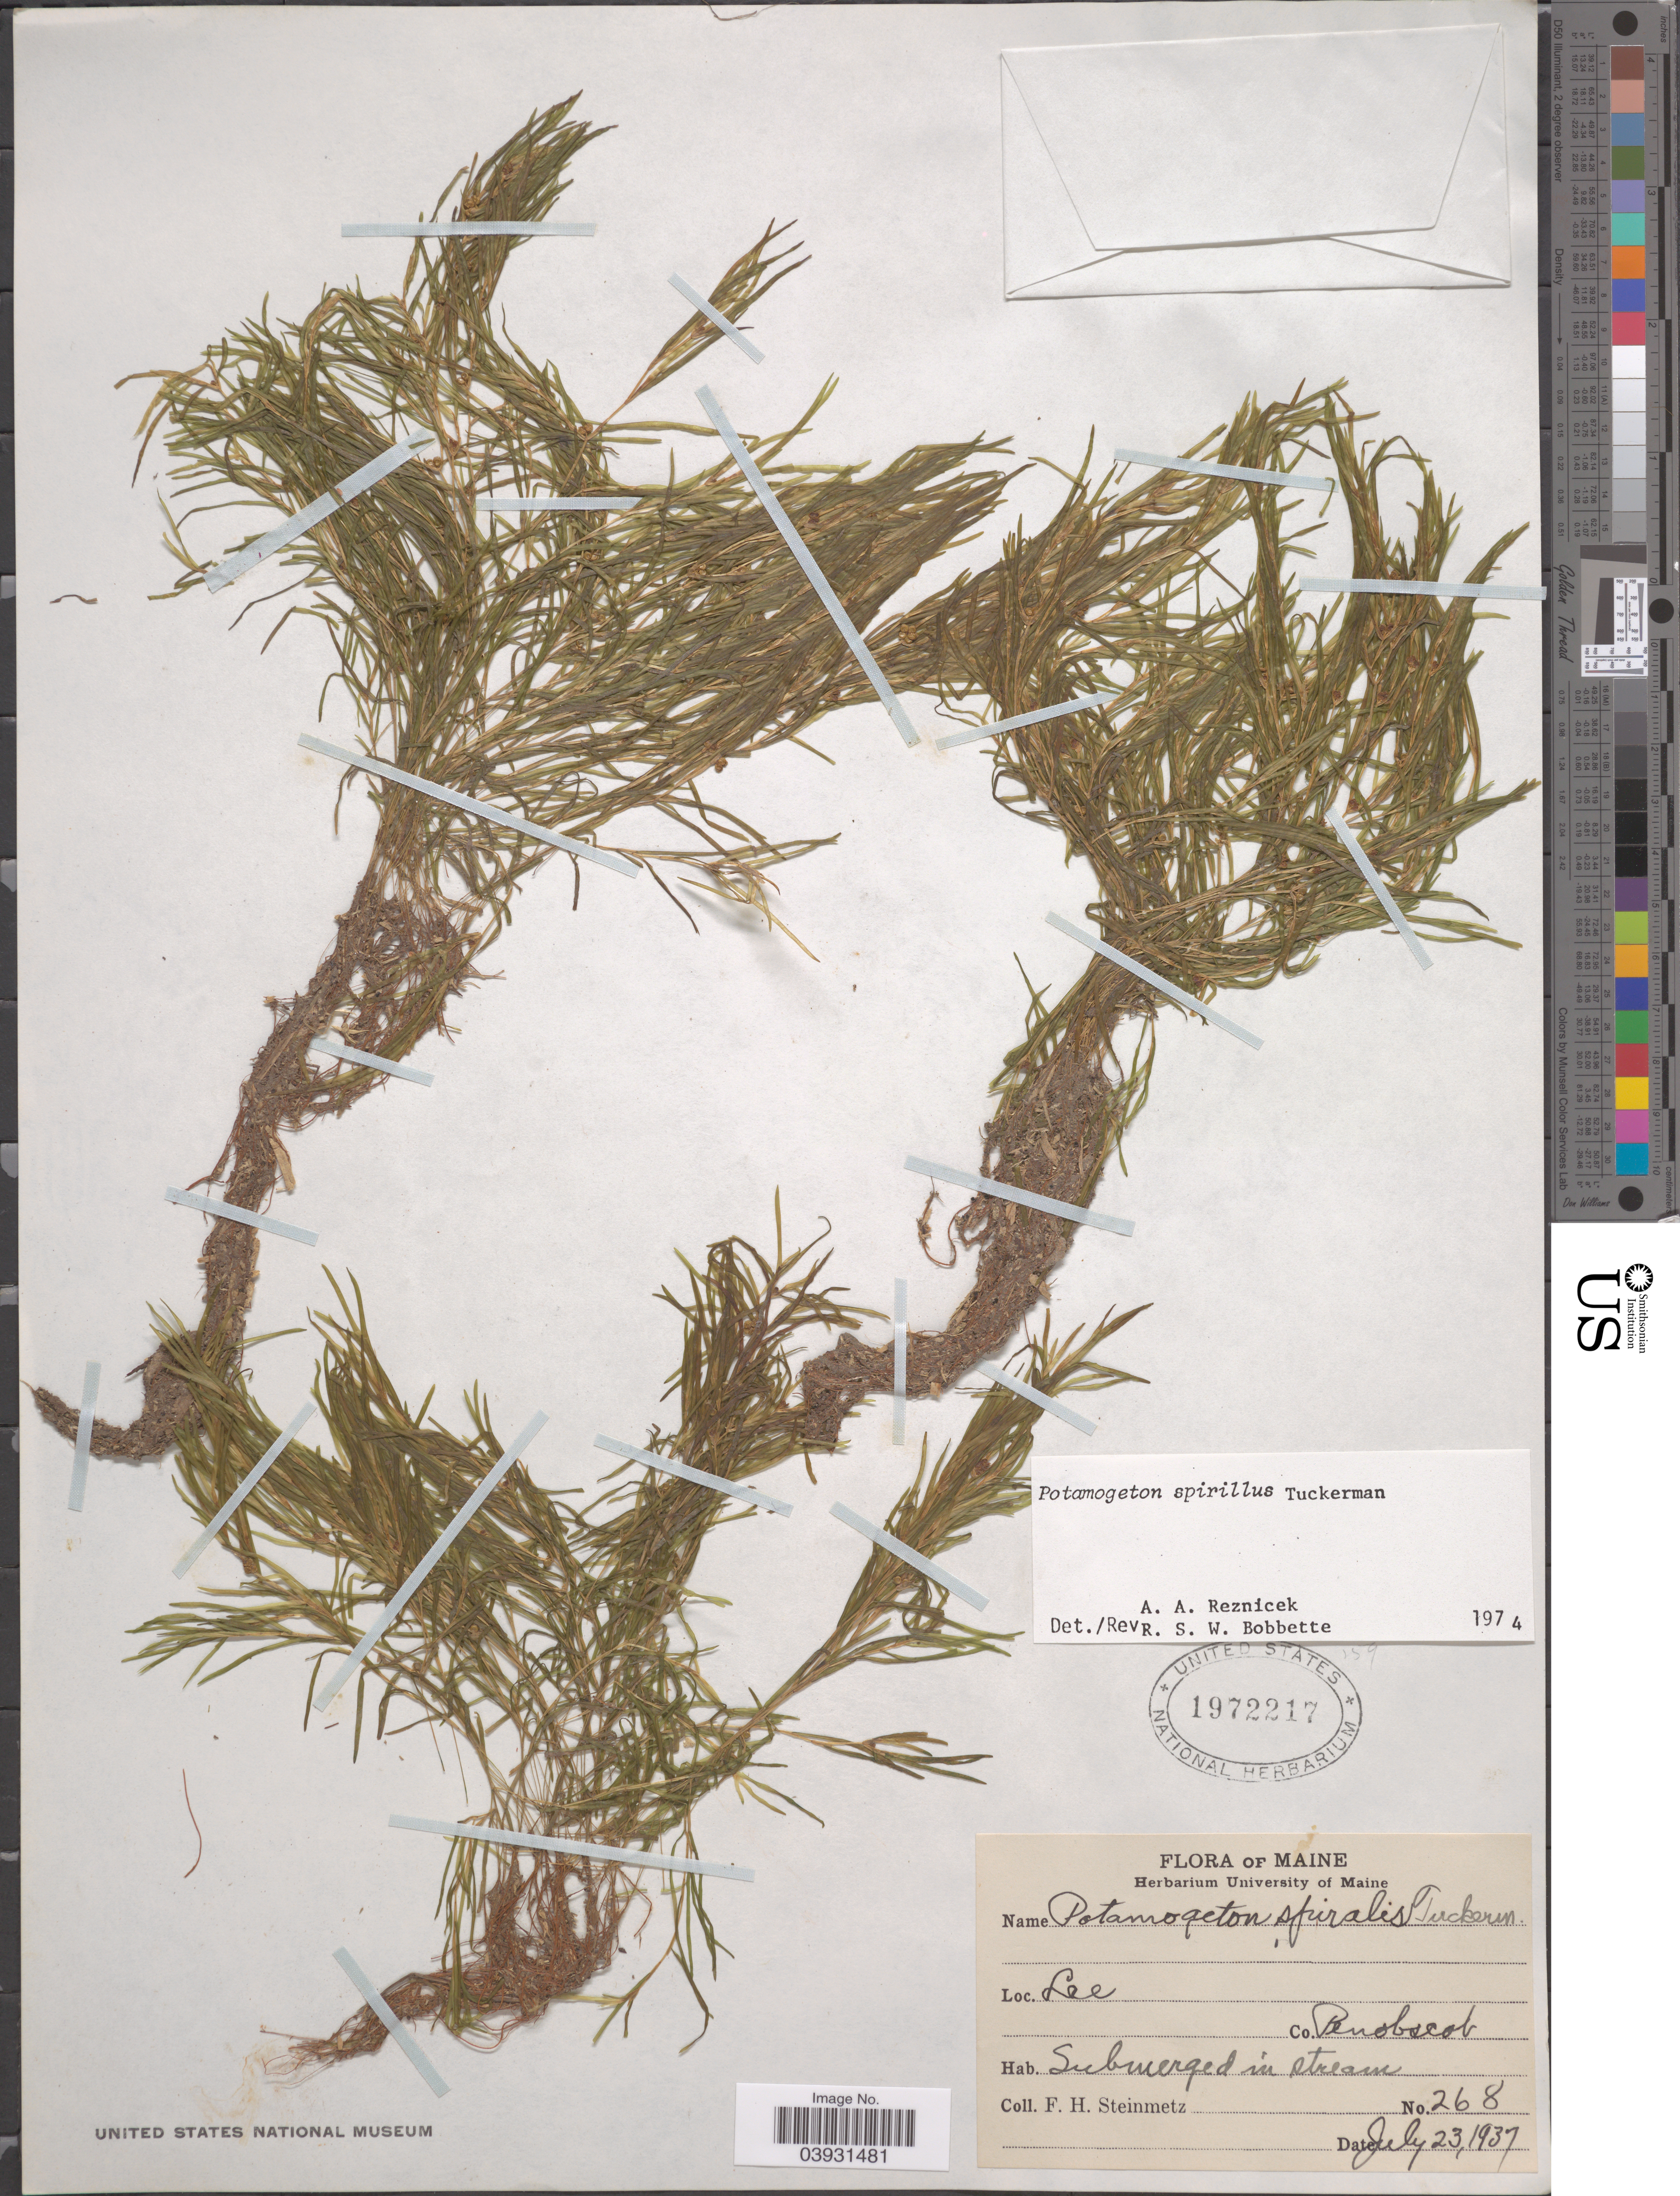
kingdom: Plantae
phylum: Tracheophyta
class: Liliopsida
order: Alismatales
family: Potamogetonaceae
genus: Potamogeton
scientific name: Potamogeton spirillus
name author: Tuck.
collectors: F. H. Steinmetz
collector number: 268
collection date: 1937-07-23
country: United States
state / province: Maine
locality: Lee. Co. Penobscot.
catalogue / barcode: US 1972217